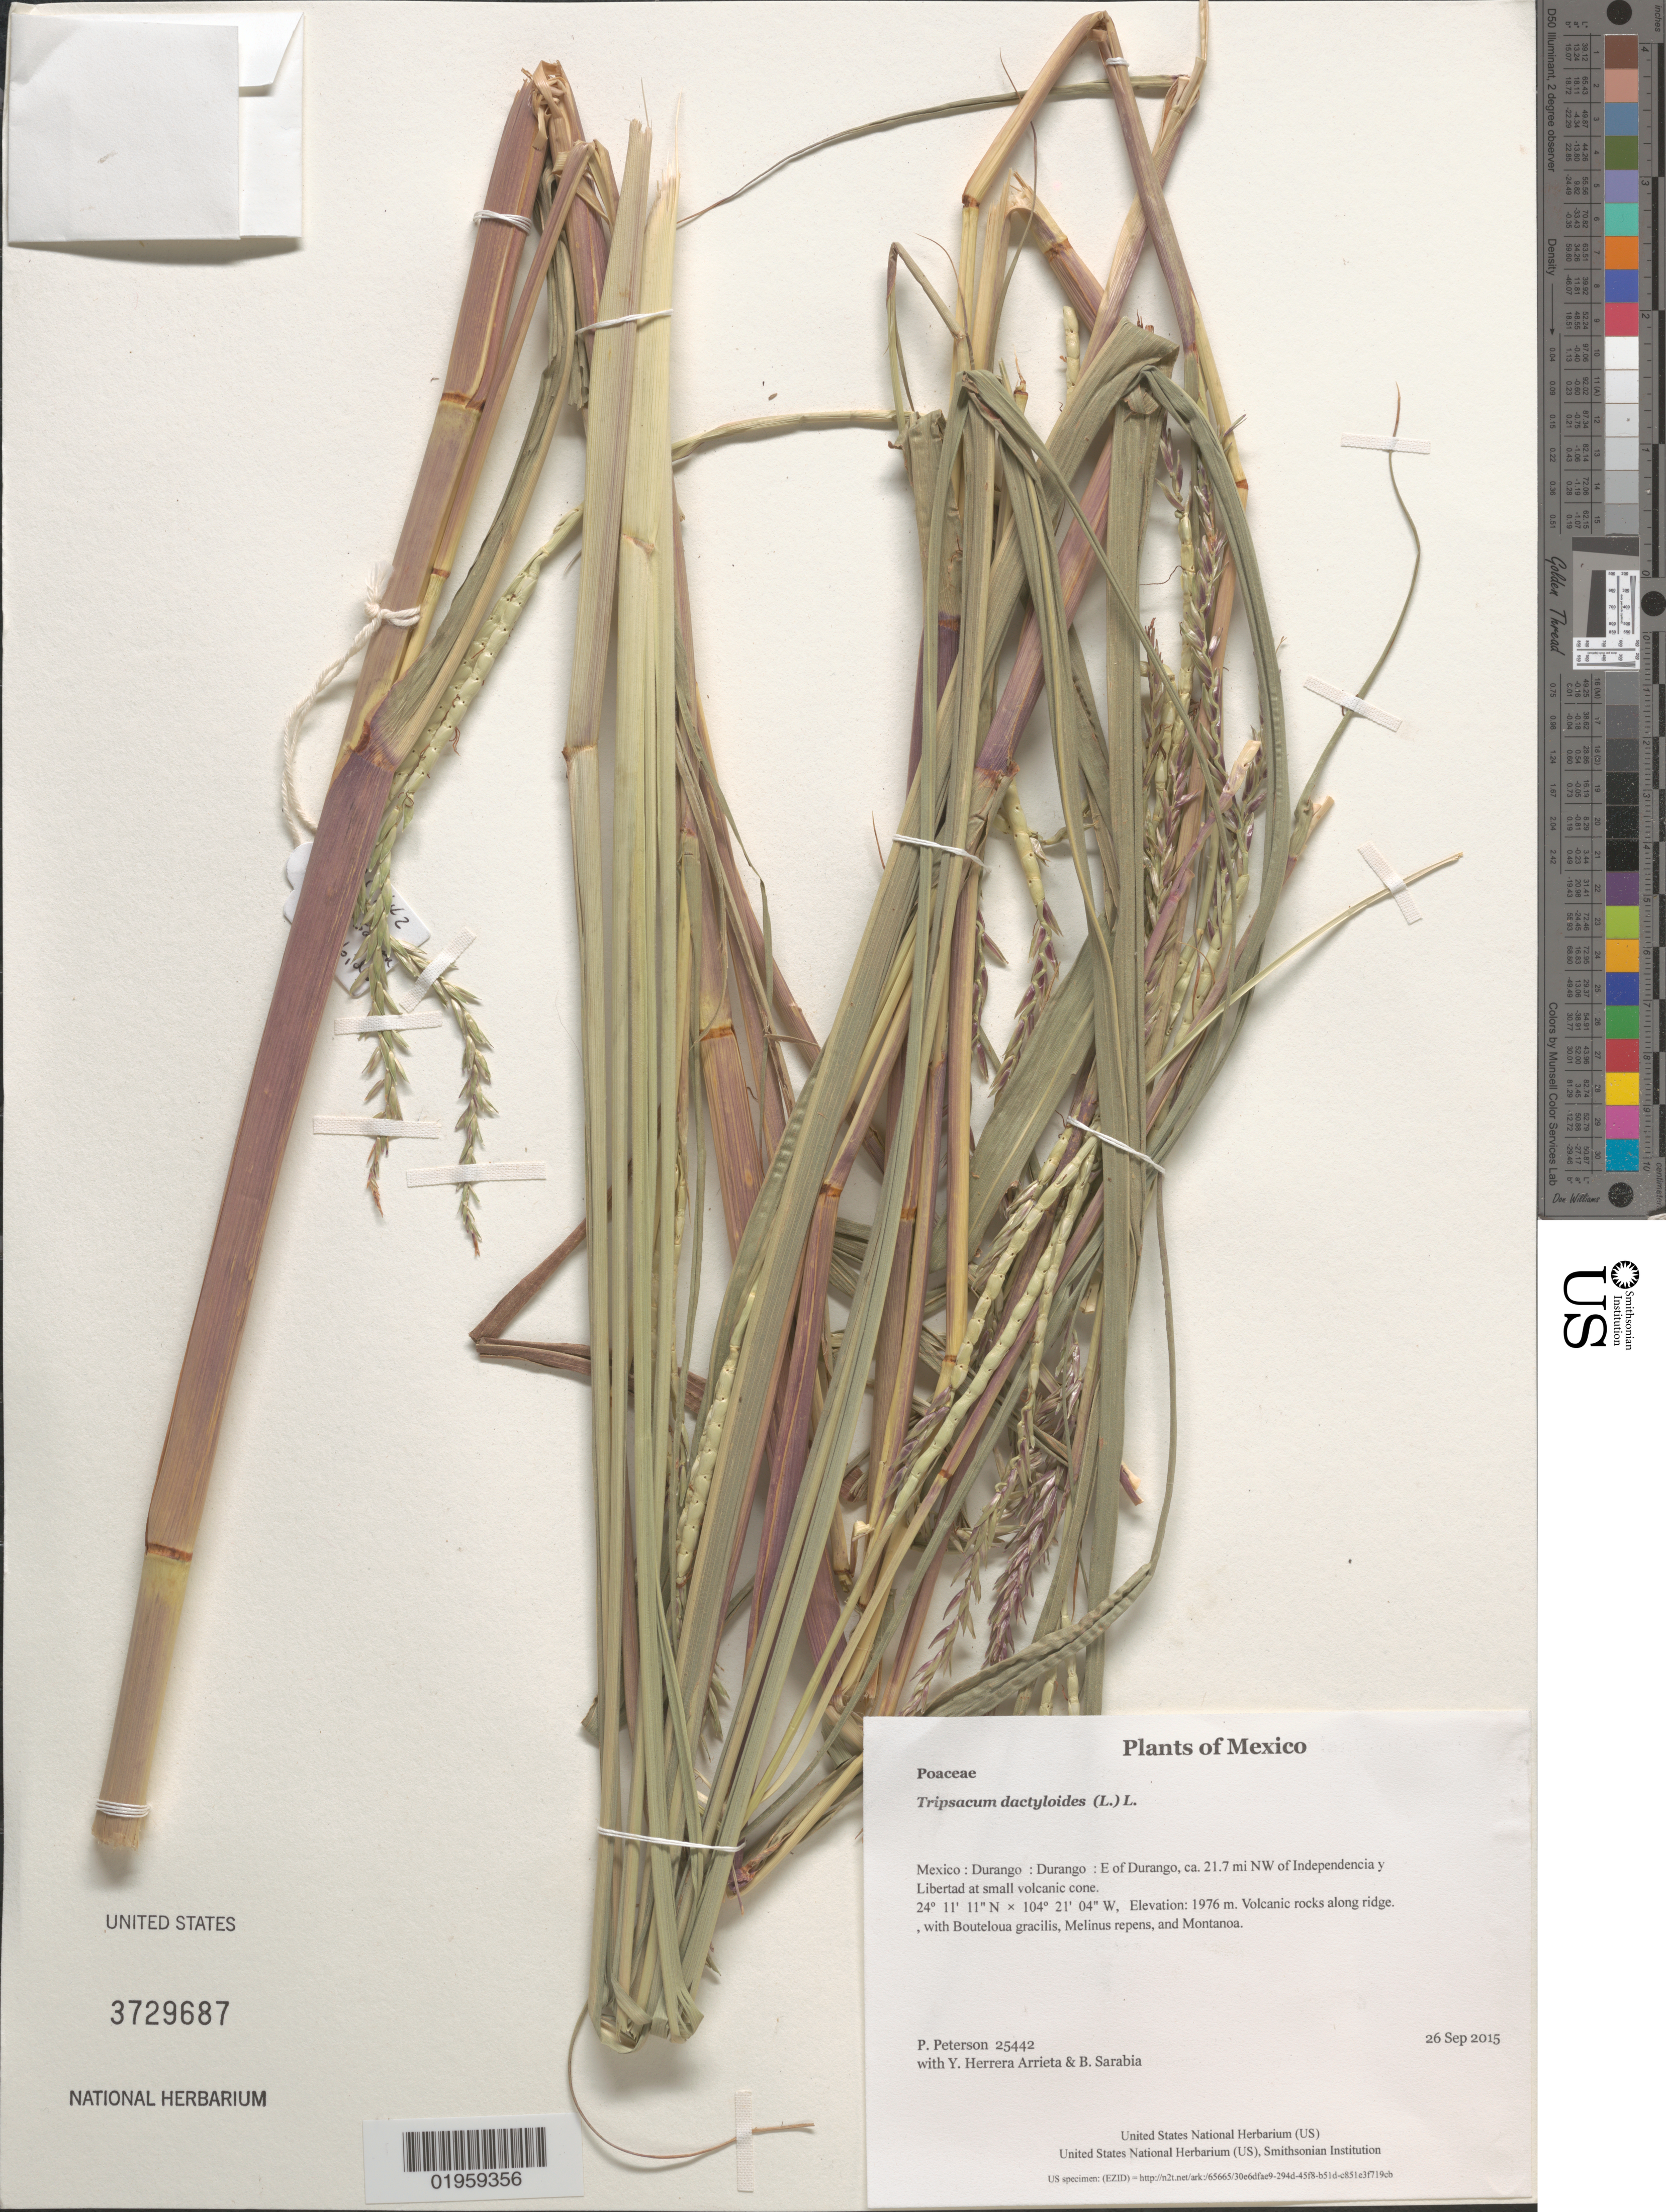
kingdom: Plantae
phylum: Tracheophyta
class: Liliopsida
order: Poales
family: Poaceae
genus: Tripsacum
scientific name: Tripsacum dactyloides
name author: (L.) L.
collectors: P. M. Peterson, Y. Herrera Arrieta & B. Sarabia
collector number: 25442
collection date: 2015-09-26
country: Mexico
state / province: Durango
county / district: Durango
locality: E of Durango, ca. 21.7 mi NW of Independencia y Libertad at small volcanic cone.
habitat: Volcanic rocks along ridge.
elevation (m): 1976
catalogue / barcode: US 3729687